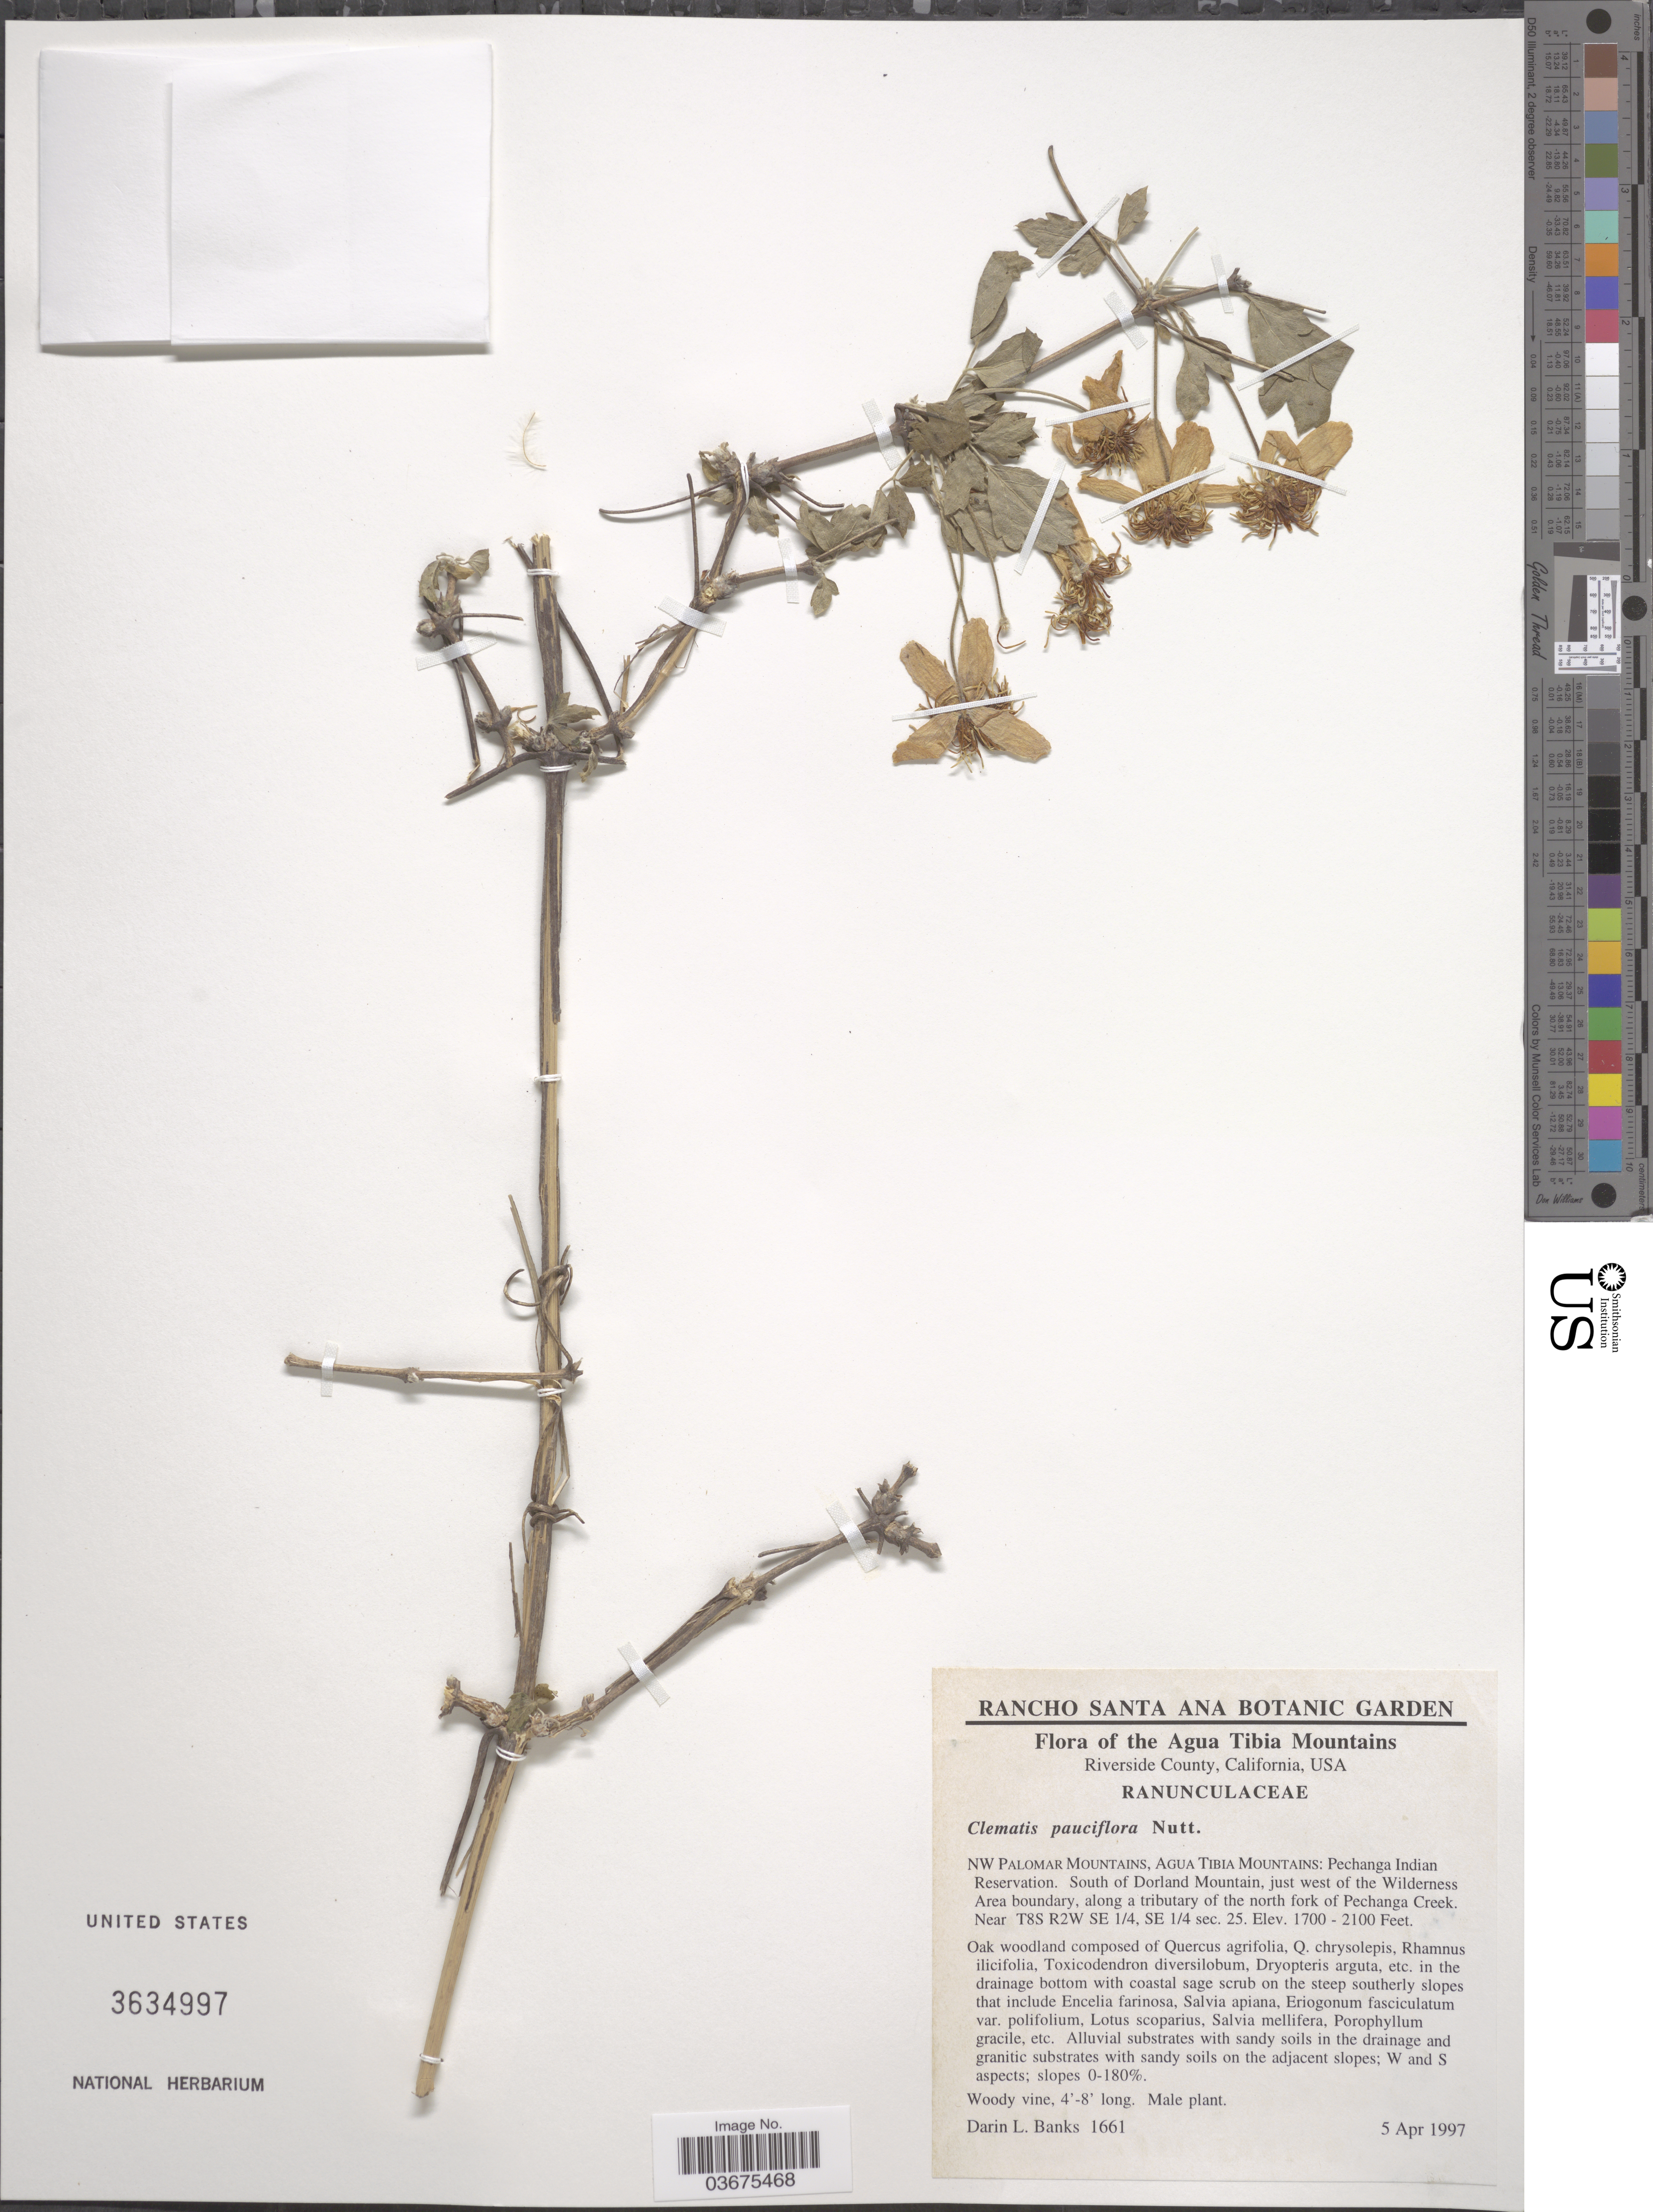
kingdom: Plantae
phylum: Tracheophyta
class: Magnoliopsida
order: Ranunculales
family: Ranunculaceae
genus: Clematis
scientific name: Clematis pauciflora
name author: Nutt. ex Torr. & A. Gray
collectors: D. Banks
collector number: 1661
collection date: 1997-04-05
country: United States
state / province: California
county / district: Riverside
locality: The Agua Tibia Mountains. Riverside County, USA. NW Palomar Mountains, Agua Tibia Mountains: Pechanga Indian Reservation. South of Dorland Mountain, just west of the Wilderness Area boundary, along a tributary of the north fork of Pechanga Creek. Near T8S R2W SE¼, SE¼ sec. 25.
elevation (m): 518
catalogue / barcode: US 3634997